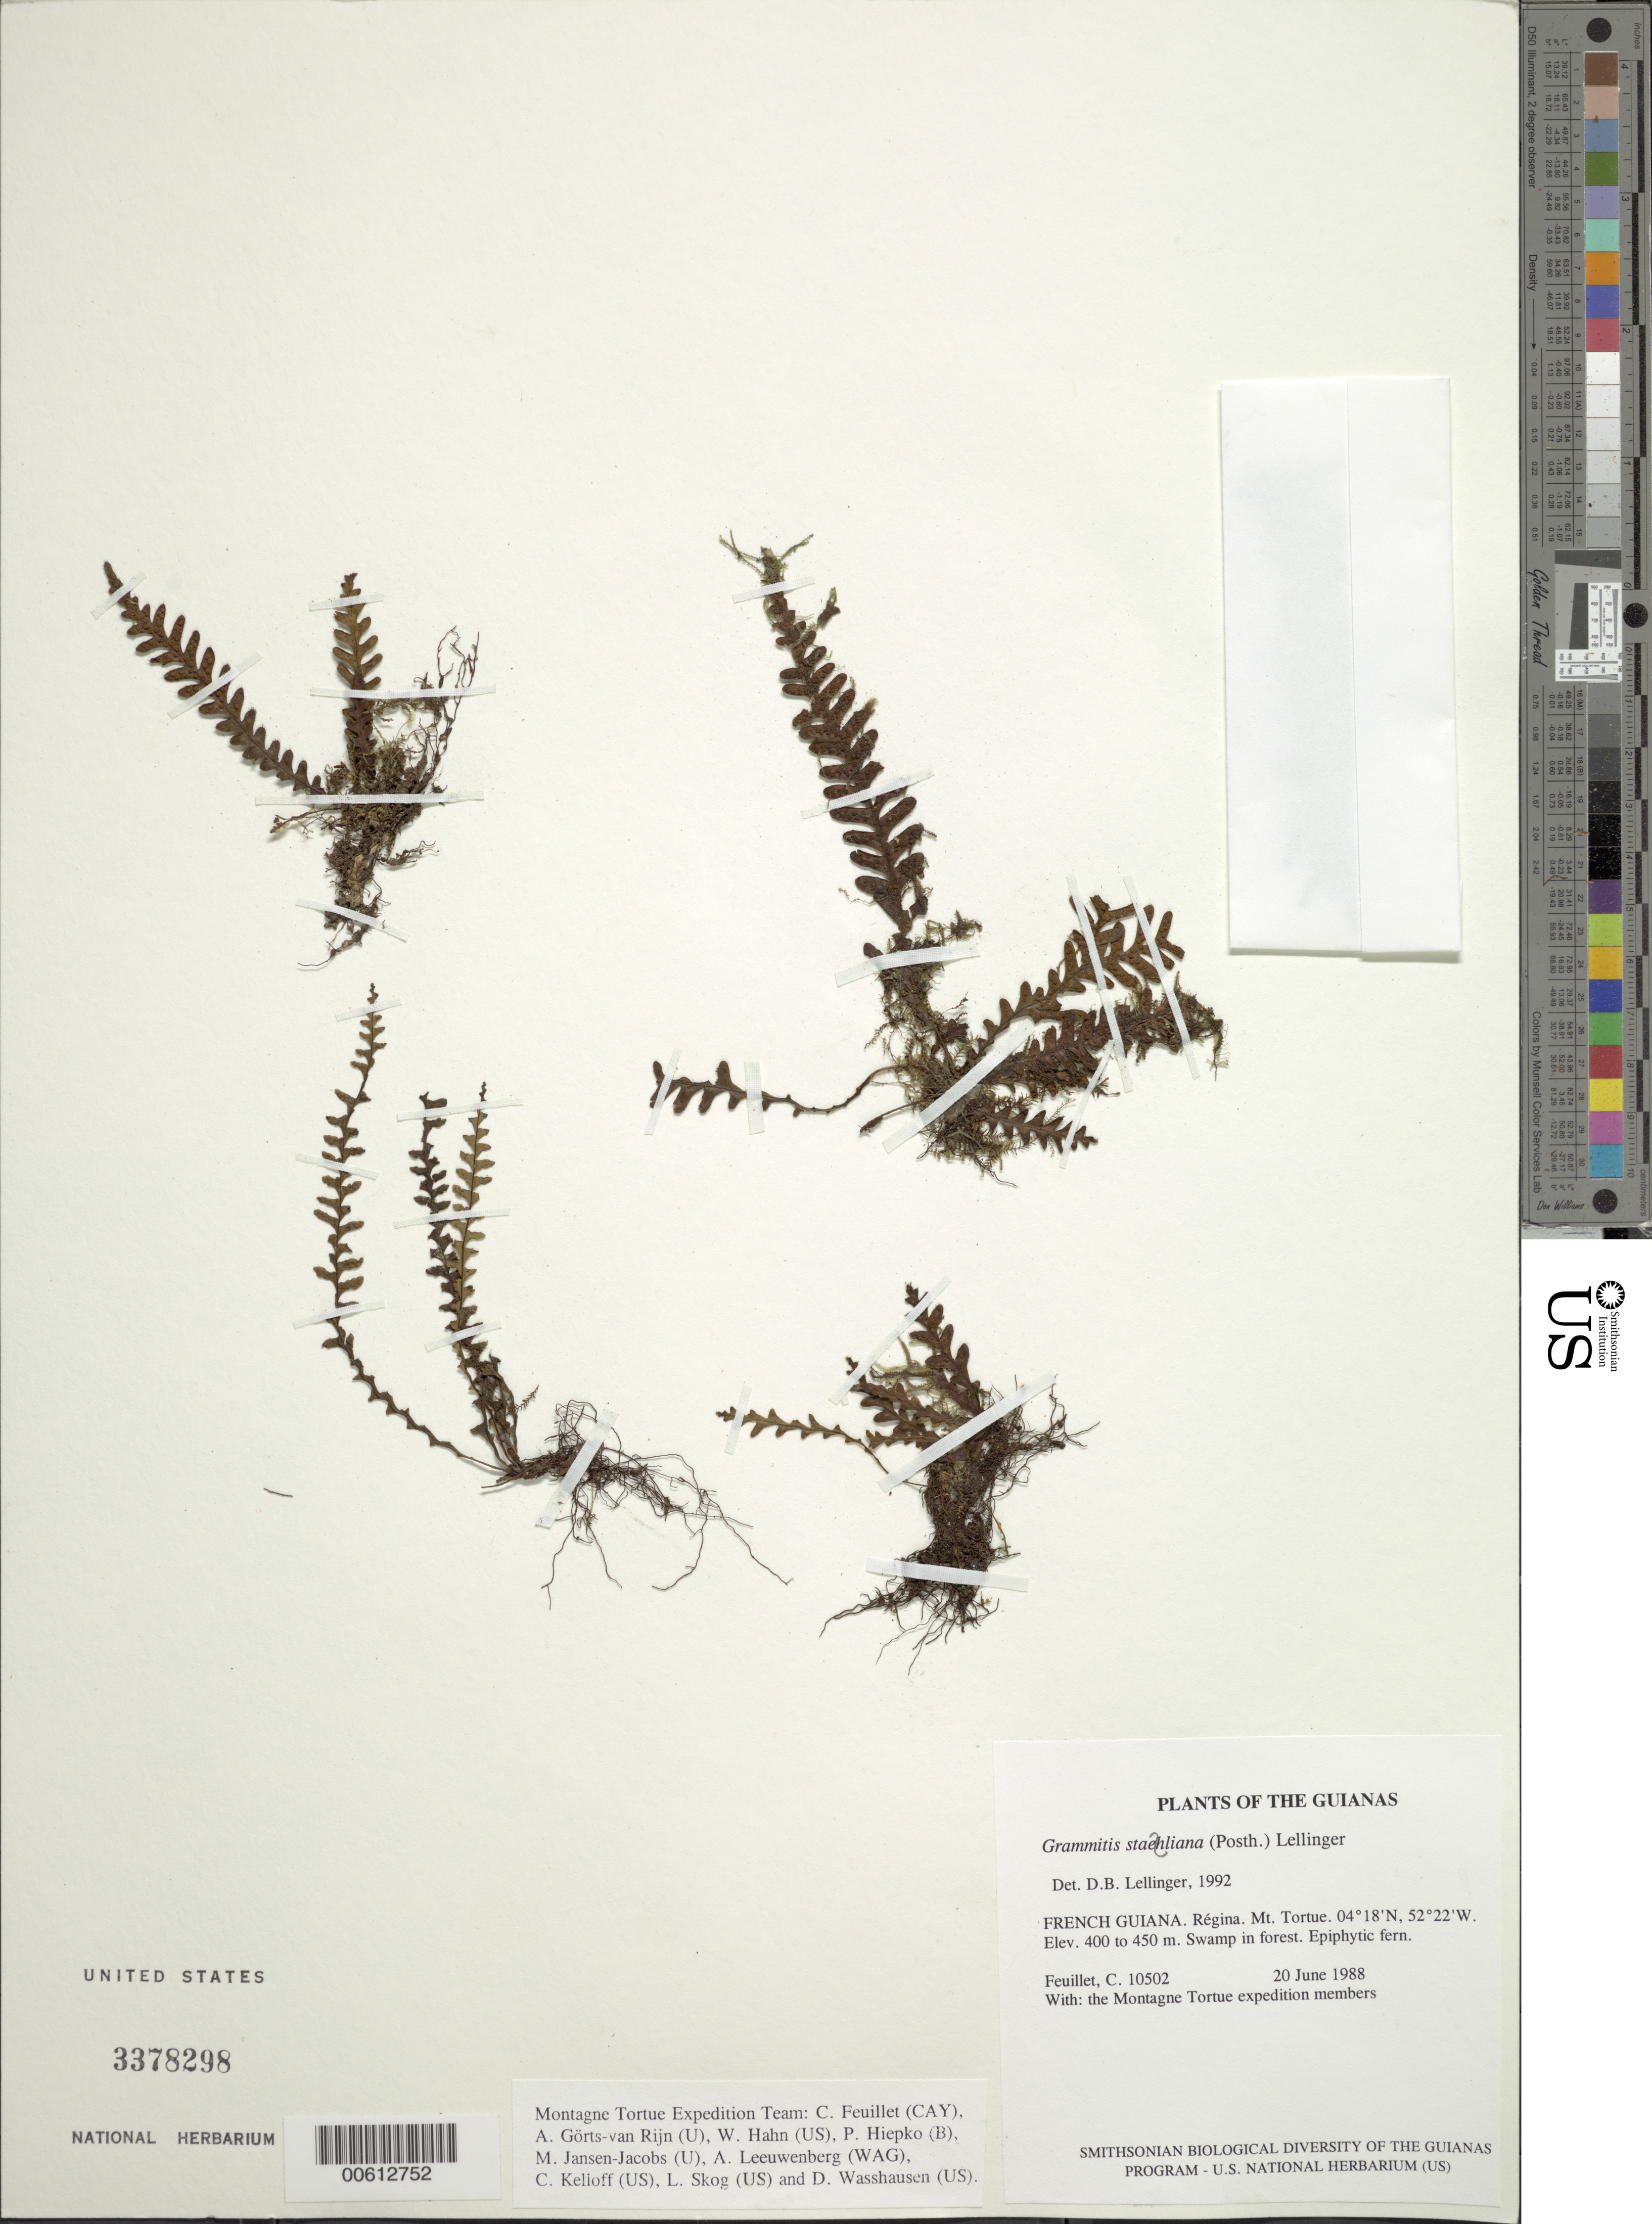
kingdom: Plantae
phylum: Tracheophyta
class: Polypodiopsida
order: Polypodiales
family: Polypodiaceae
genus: Terpsichore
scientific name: Terpsichore staheliana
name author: (Posth.) A.R. Sm.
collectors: C. Feuillet & Montagne Torte Exped. members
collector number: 10502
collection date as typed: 20 June 1988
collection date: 1988-06-20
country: French Guiana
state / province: Cayenne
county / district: Regina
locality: Mt. Tortue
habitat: Swamp in forest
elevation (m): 400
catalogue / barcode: US 3378298